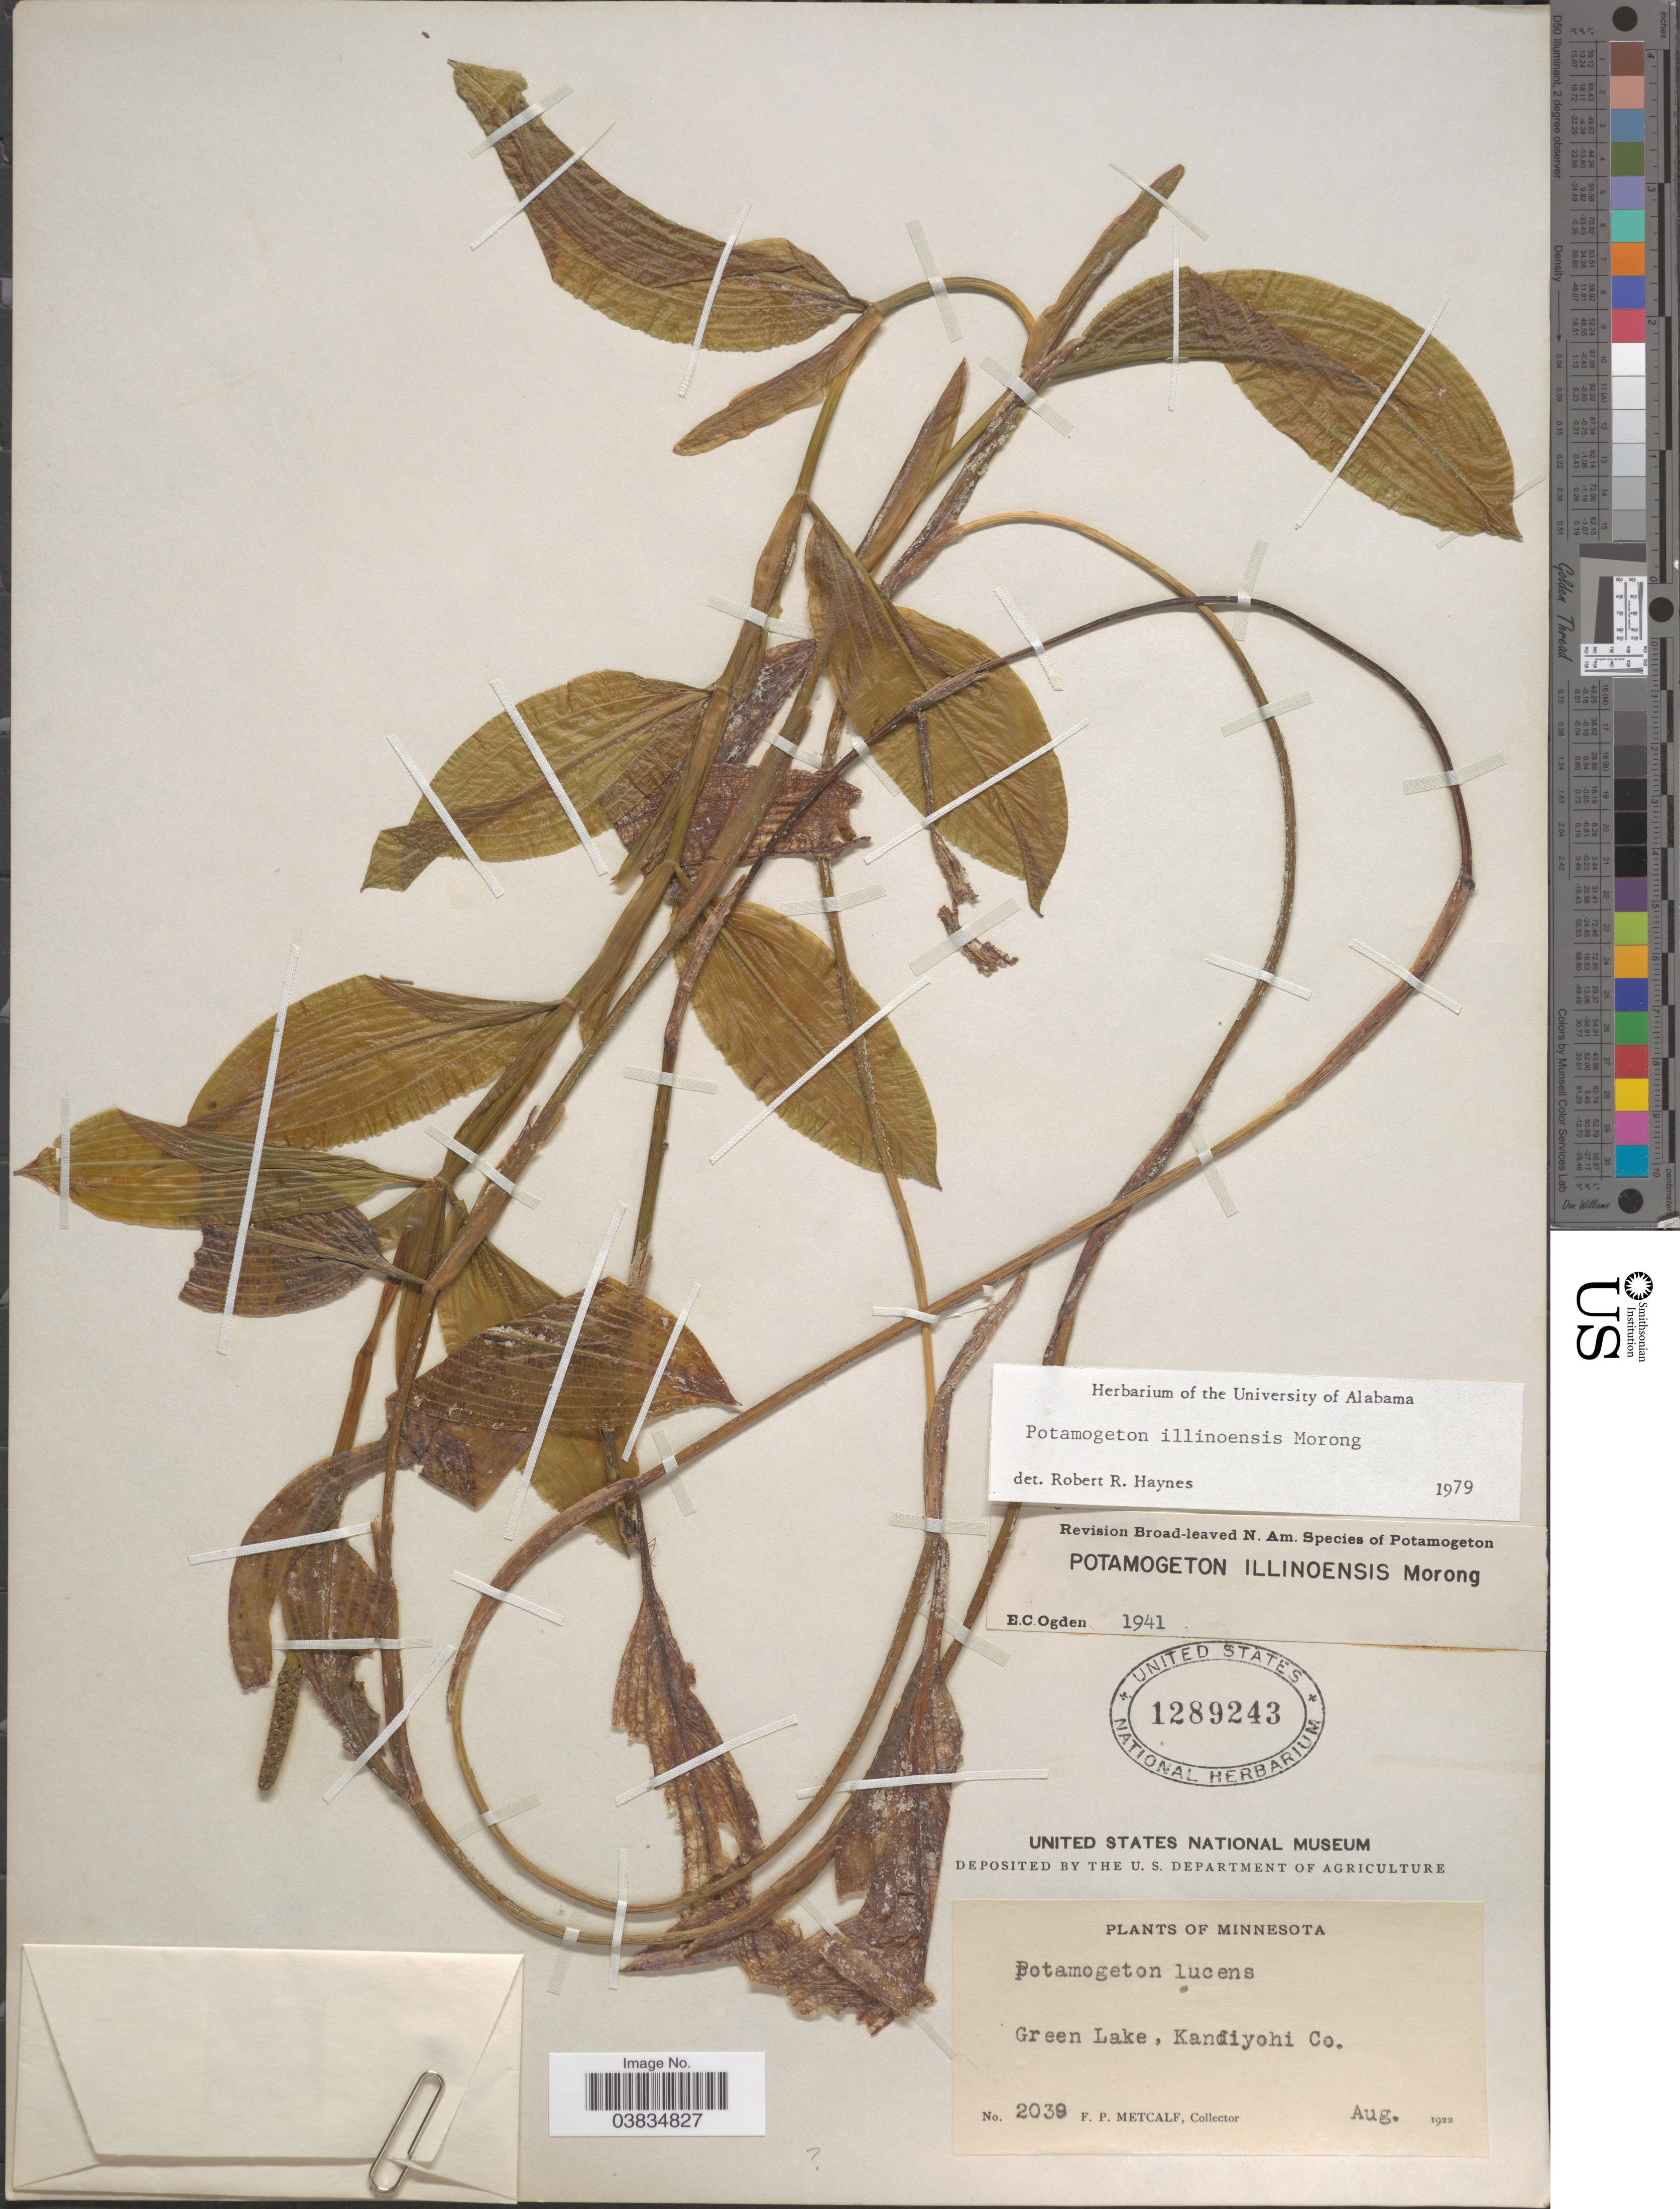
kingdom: Plantae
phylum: Tracheophyta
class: Liliopsida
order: Alismatales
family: Potamogetonaceae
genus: Potamogeton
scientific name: Potamogeton illinoensis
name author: Morong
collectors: F. Metcalf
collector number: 2039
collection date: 1922-08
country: United States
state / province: Minnesota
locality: Green Lake, Kandiyohi Co.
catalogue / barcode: US 1289243